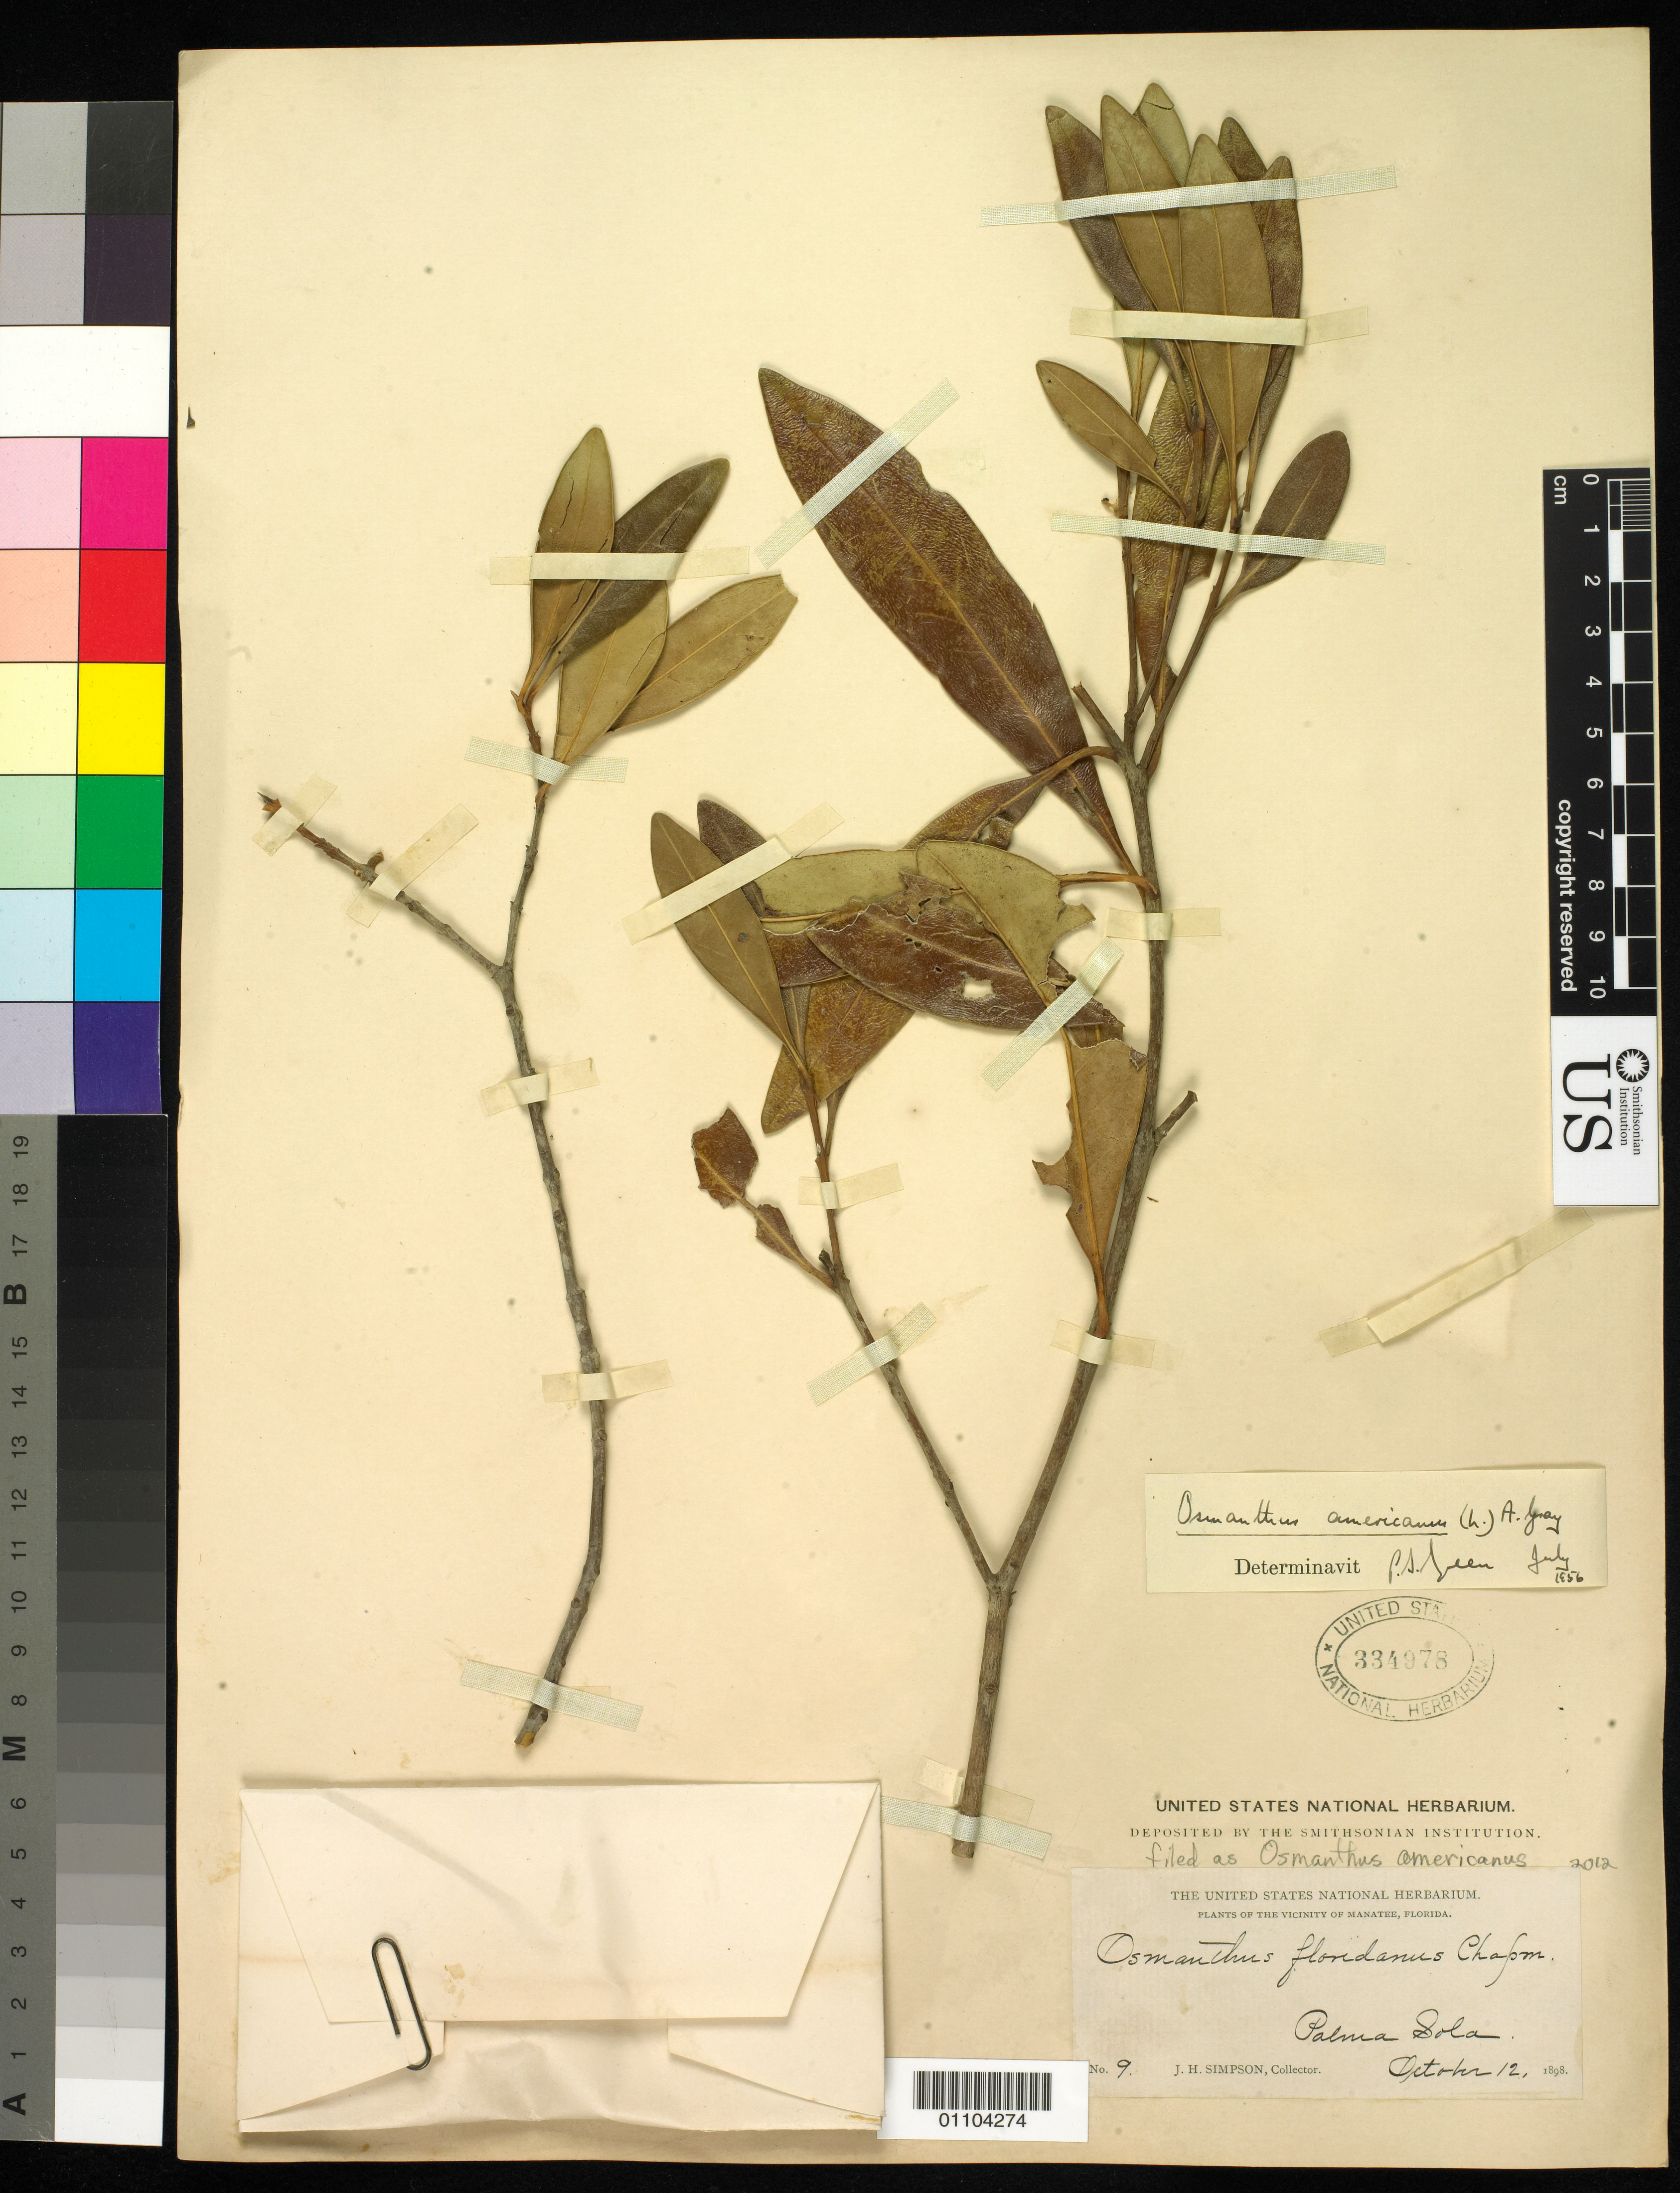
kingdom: Plantae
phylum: Tracheophyta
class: Magnoliopsida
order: Lamiales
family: Oleaceae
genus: Osmanthus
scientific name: Osmanthus americanus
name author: (L.) A. Gray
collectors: J. H. Simpson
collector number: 9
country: United States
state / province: Florida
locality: Manatee, Palma Sola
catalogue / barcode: US 334978